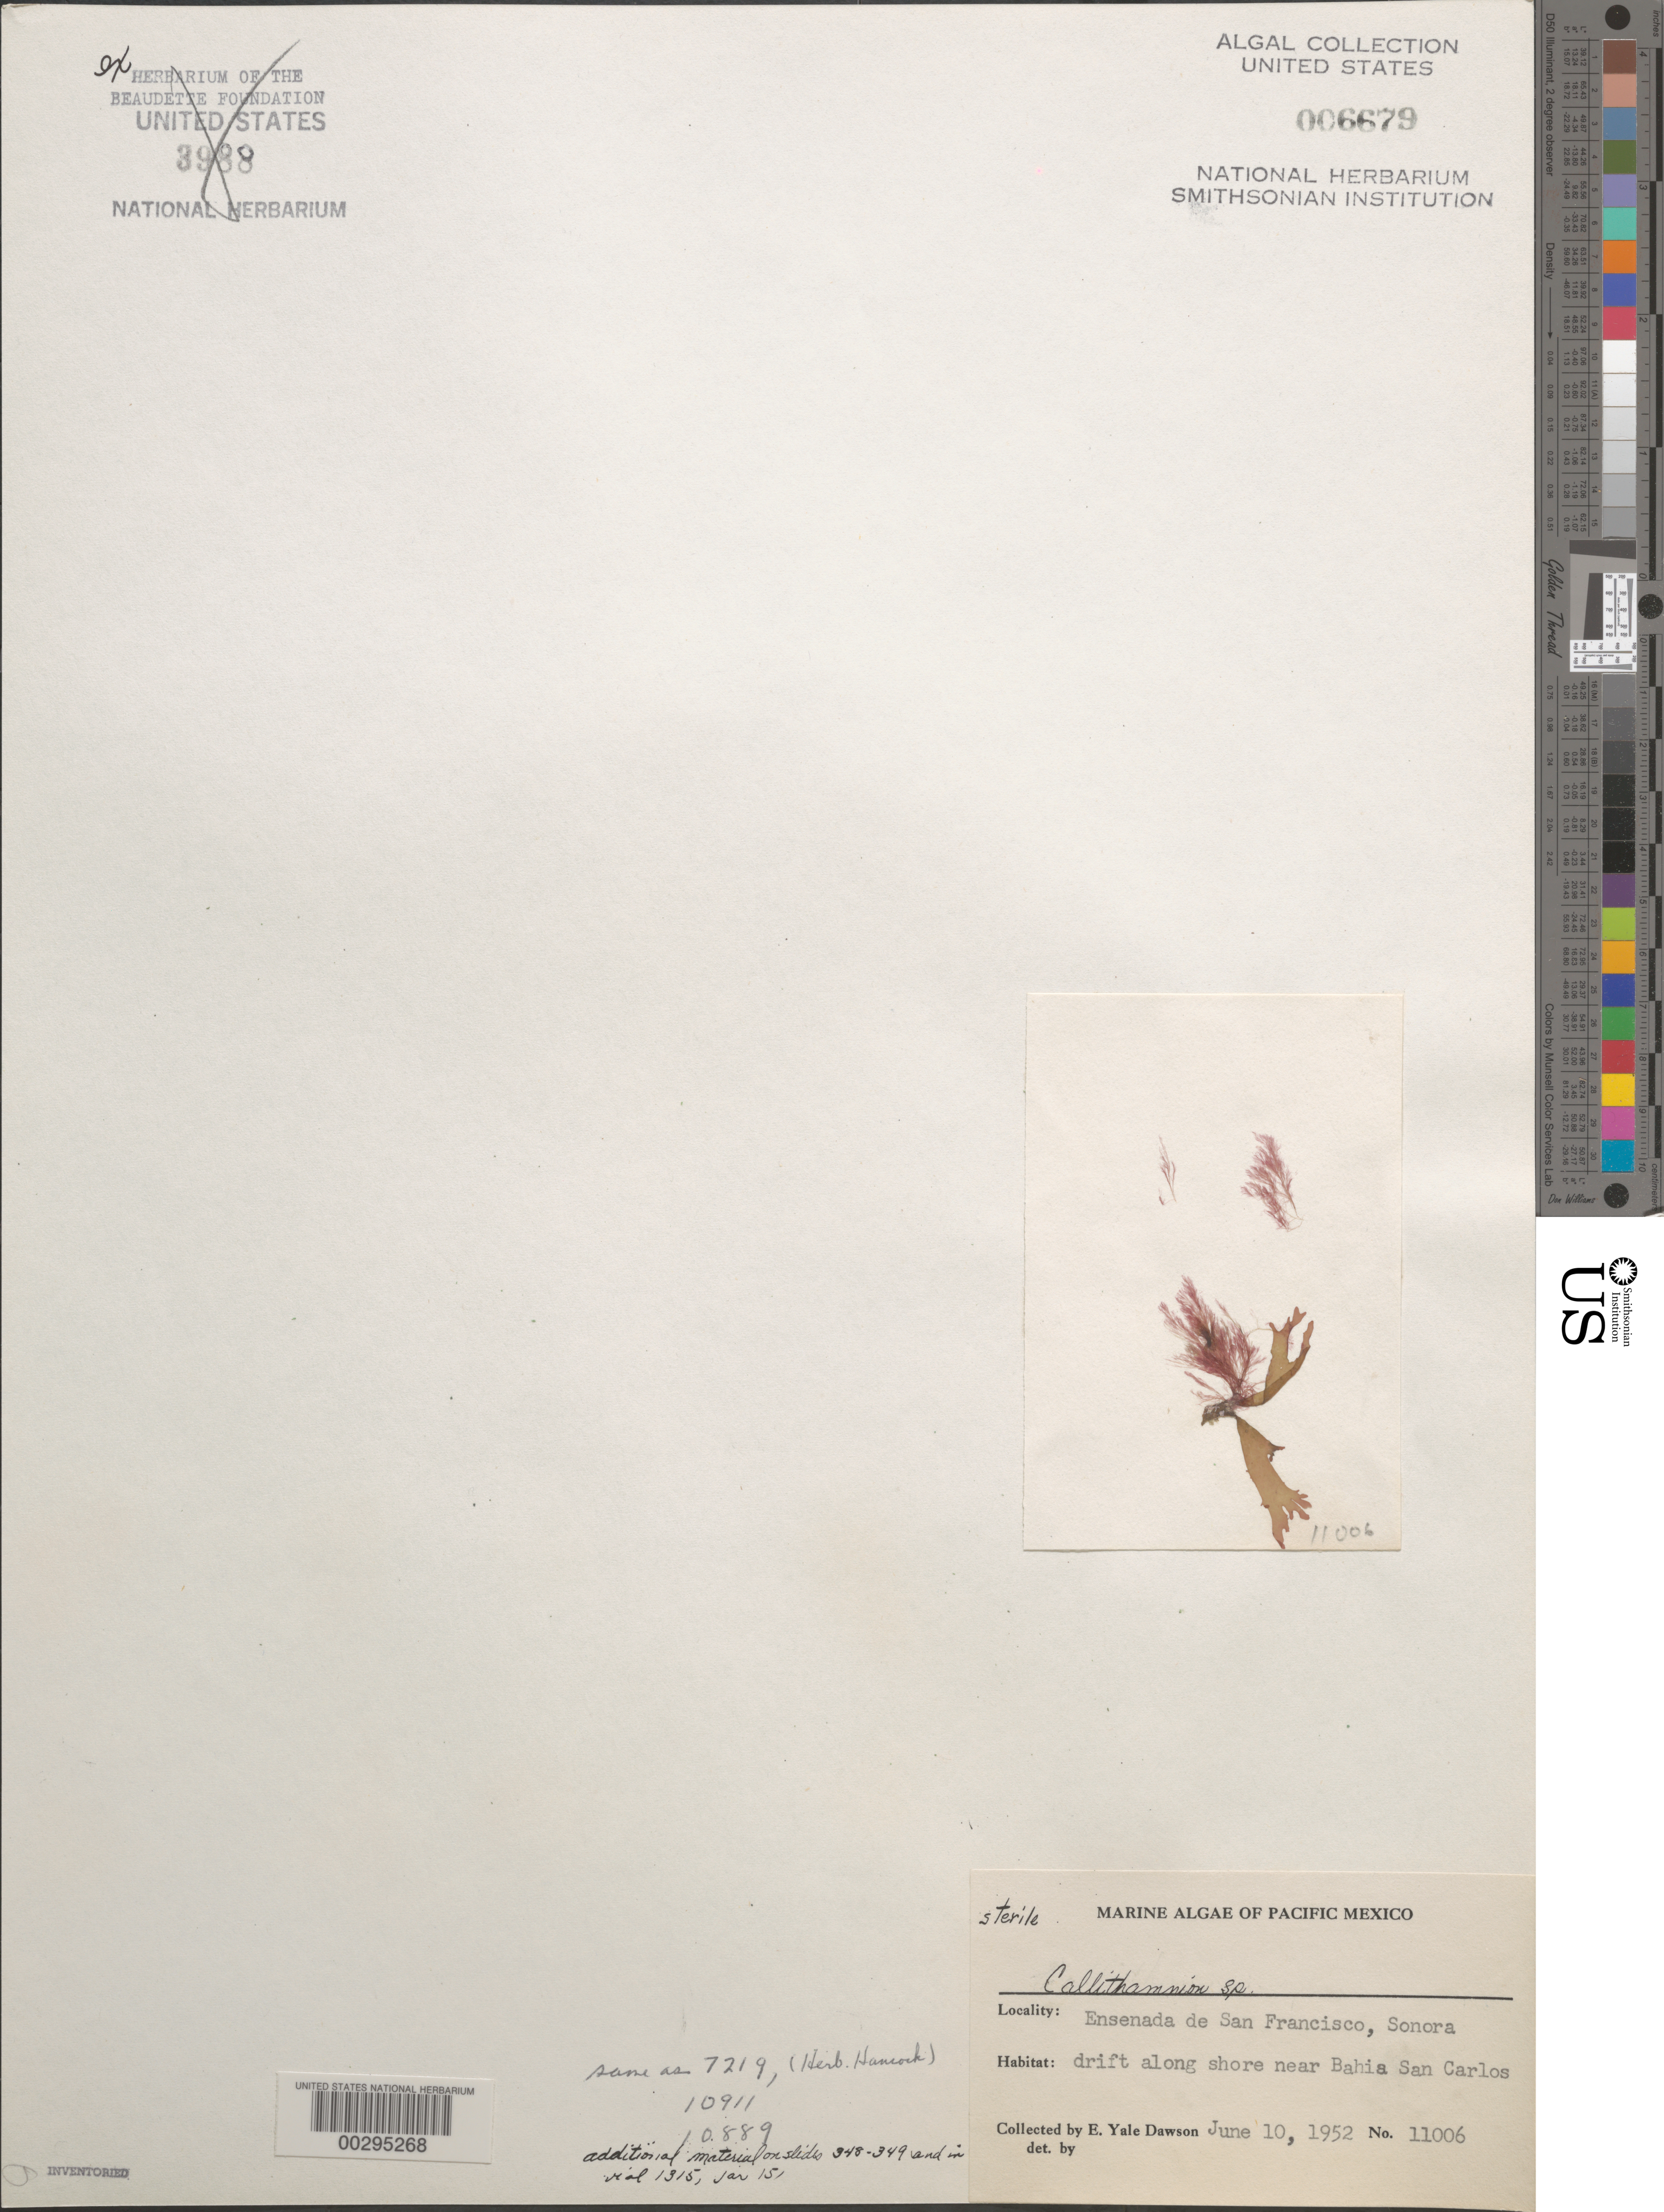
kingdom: Plantae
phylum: Rhodophyta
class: Florideophyceae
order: Ceramiales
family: Callithamniaceae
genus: Callithamnion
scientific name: Callithamnion sp.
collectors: E. Y. Dawson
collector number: EYD 11006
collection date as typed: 10 Jun 1952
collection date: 1952-06-10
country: Mexico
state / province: Sonora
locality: Ensenada de San Francisco near Bahia San Carlos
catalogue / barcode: US 6679